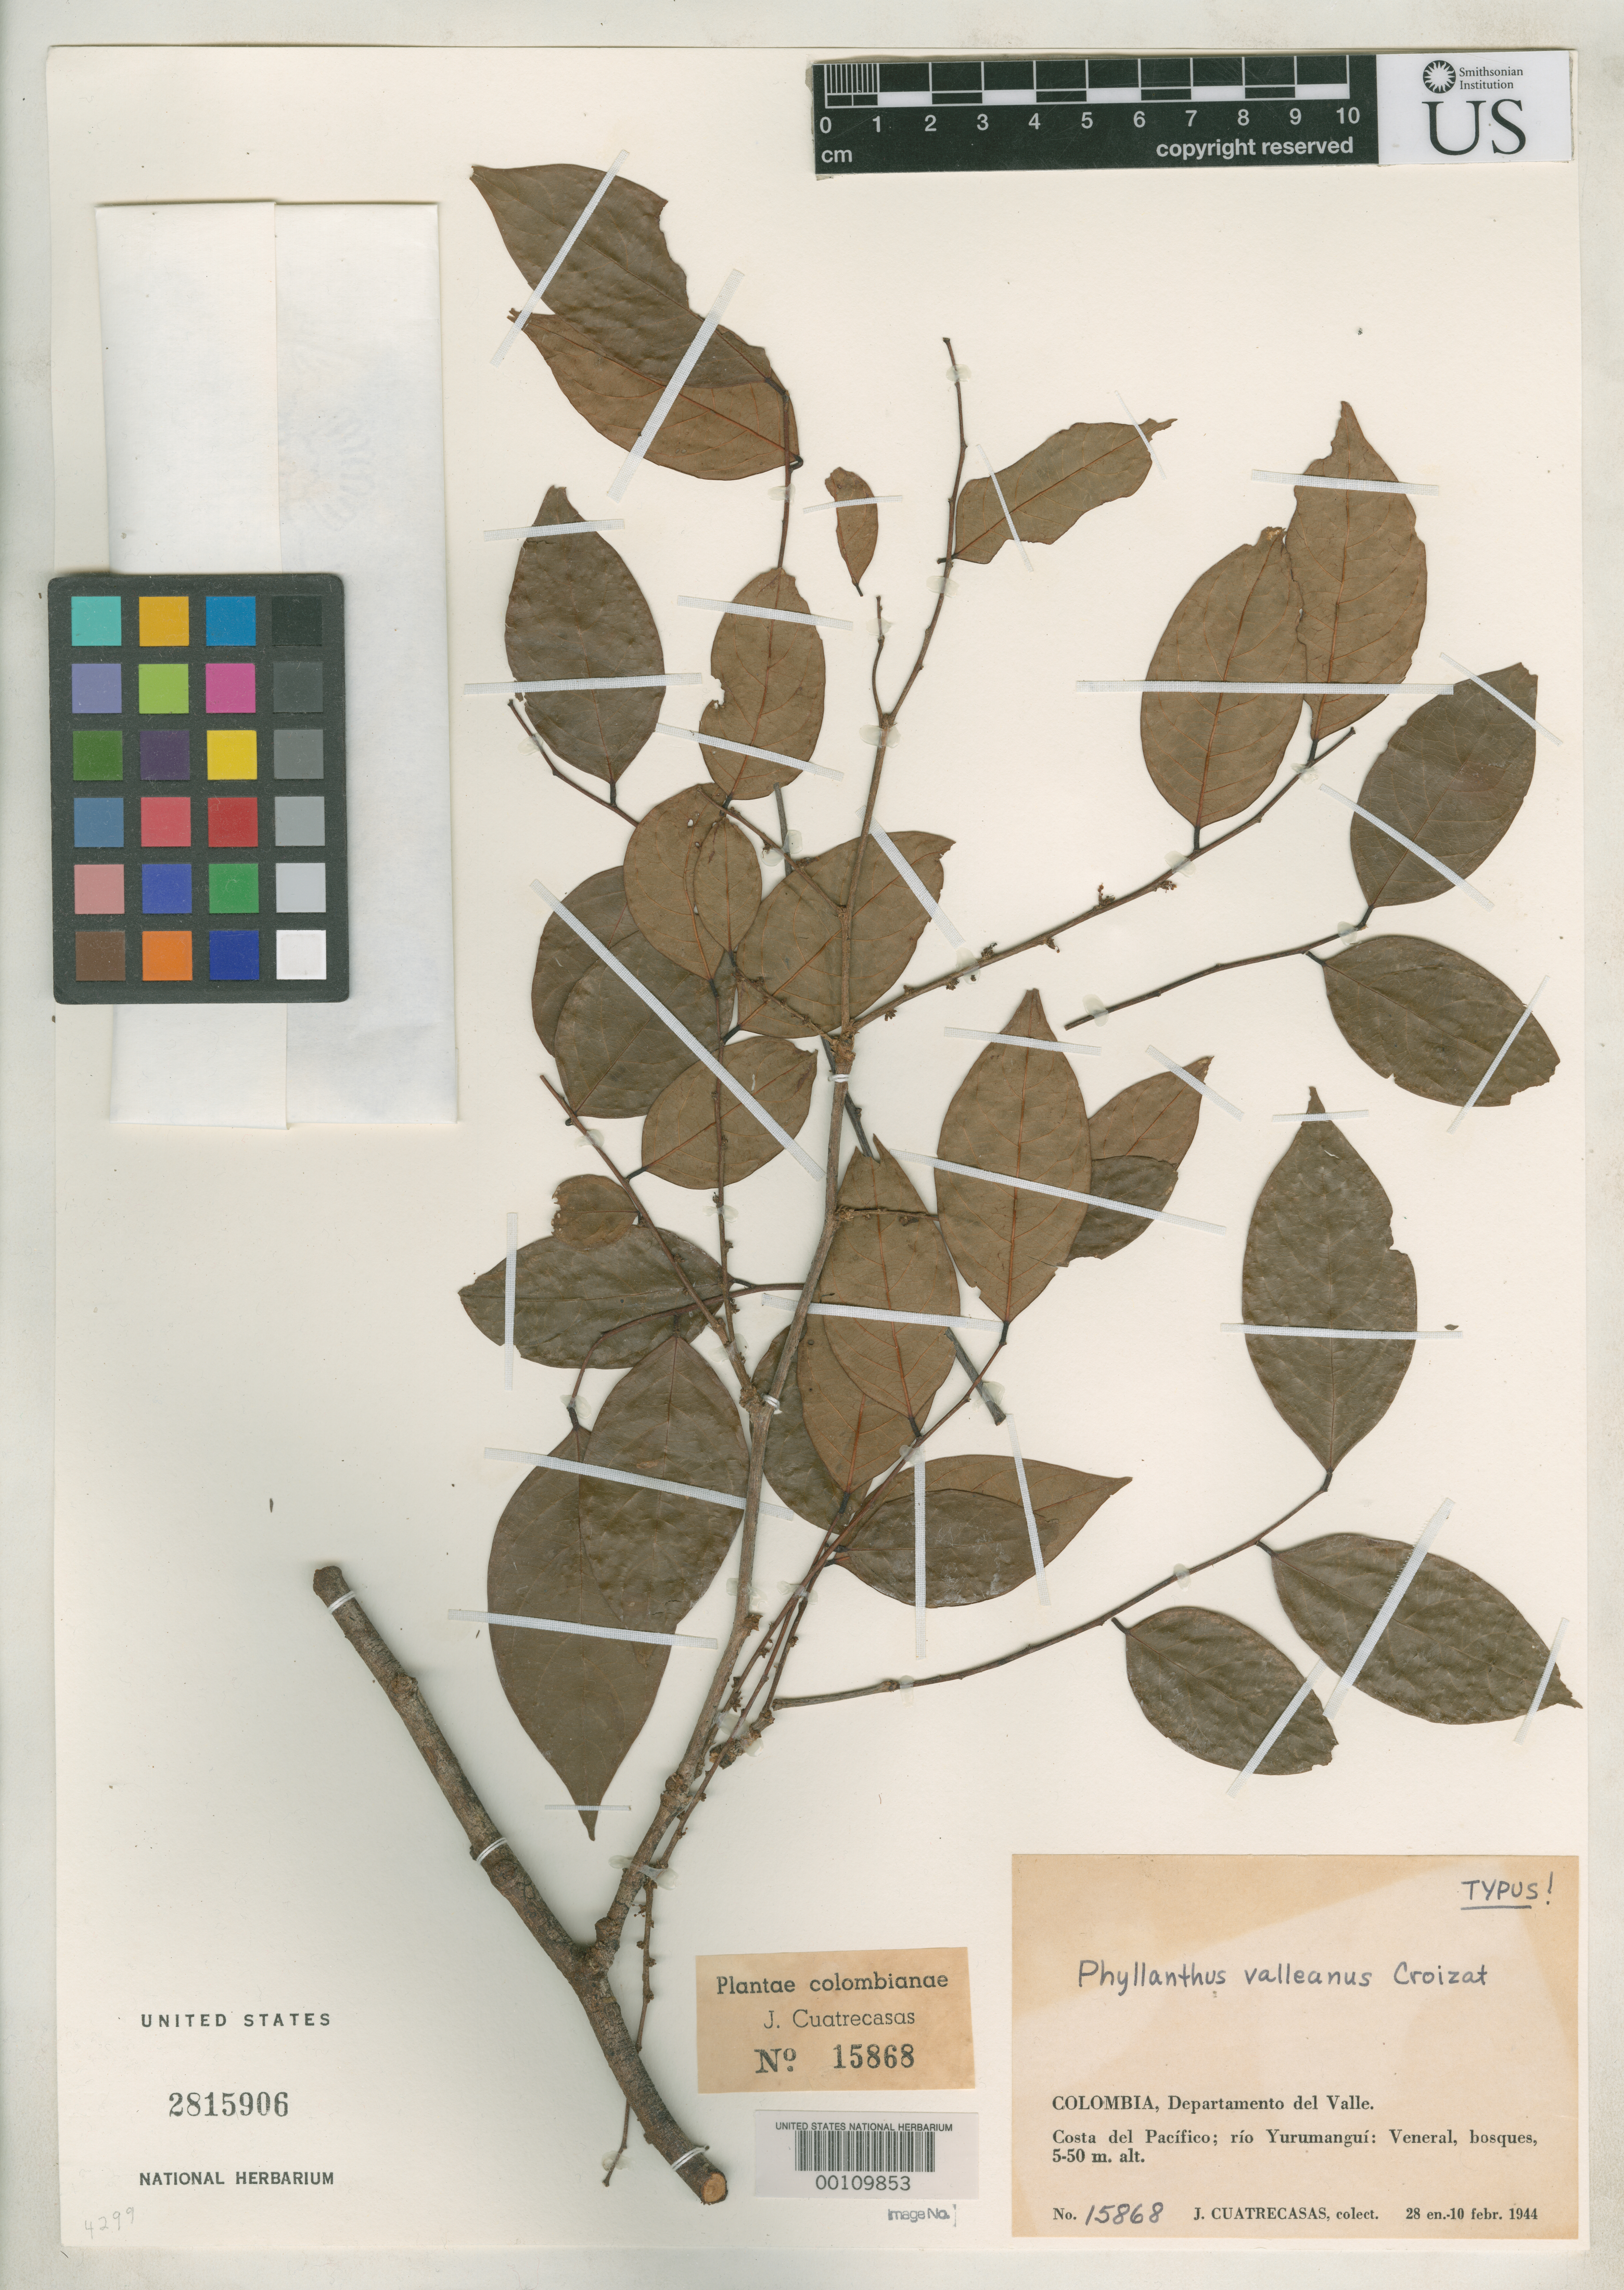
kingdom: Plantae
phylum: Tracheophyta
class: Magnoliopsida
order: Malpighiales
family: Phyllanthaceae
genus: Phyllanthus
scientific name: Phyllanthus valleanus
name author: Croizat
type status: Isotype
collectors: J. Cuatrecasas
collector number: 15868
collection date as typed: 02 Feb 1944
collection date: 1944-02-02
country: Colombia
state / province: Valle del Cauca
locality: Pacific Coast, Rio Yurumangui, Veneral.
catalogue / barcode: US 2815906